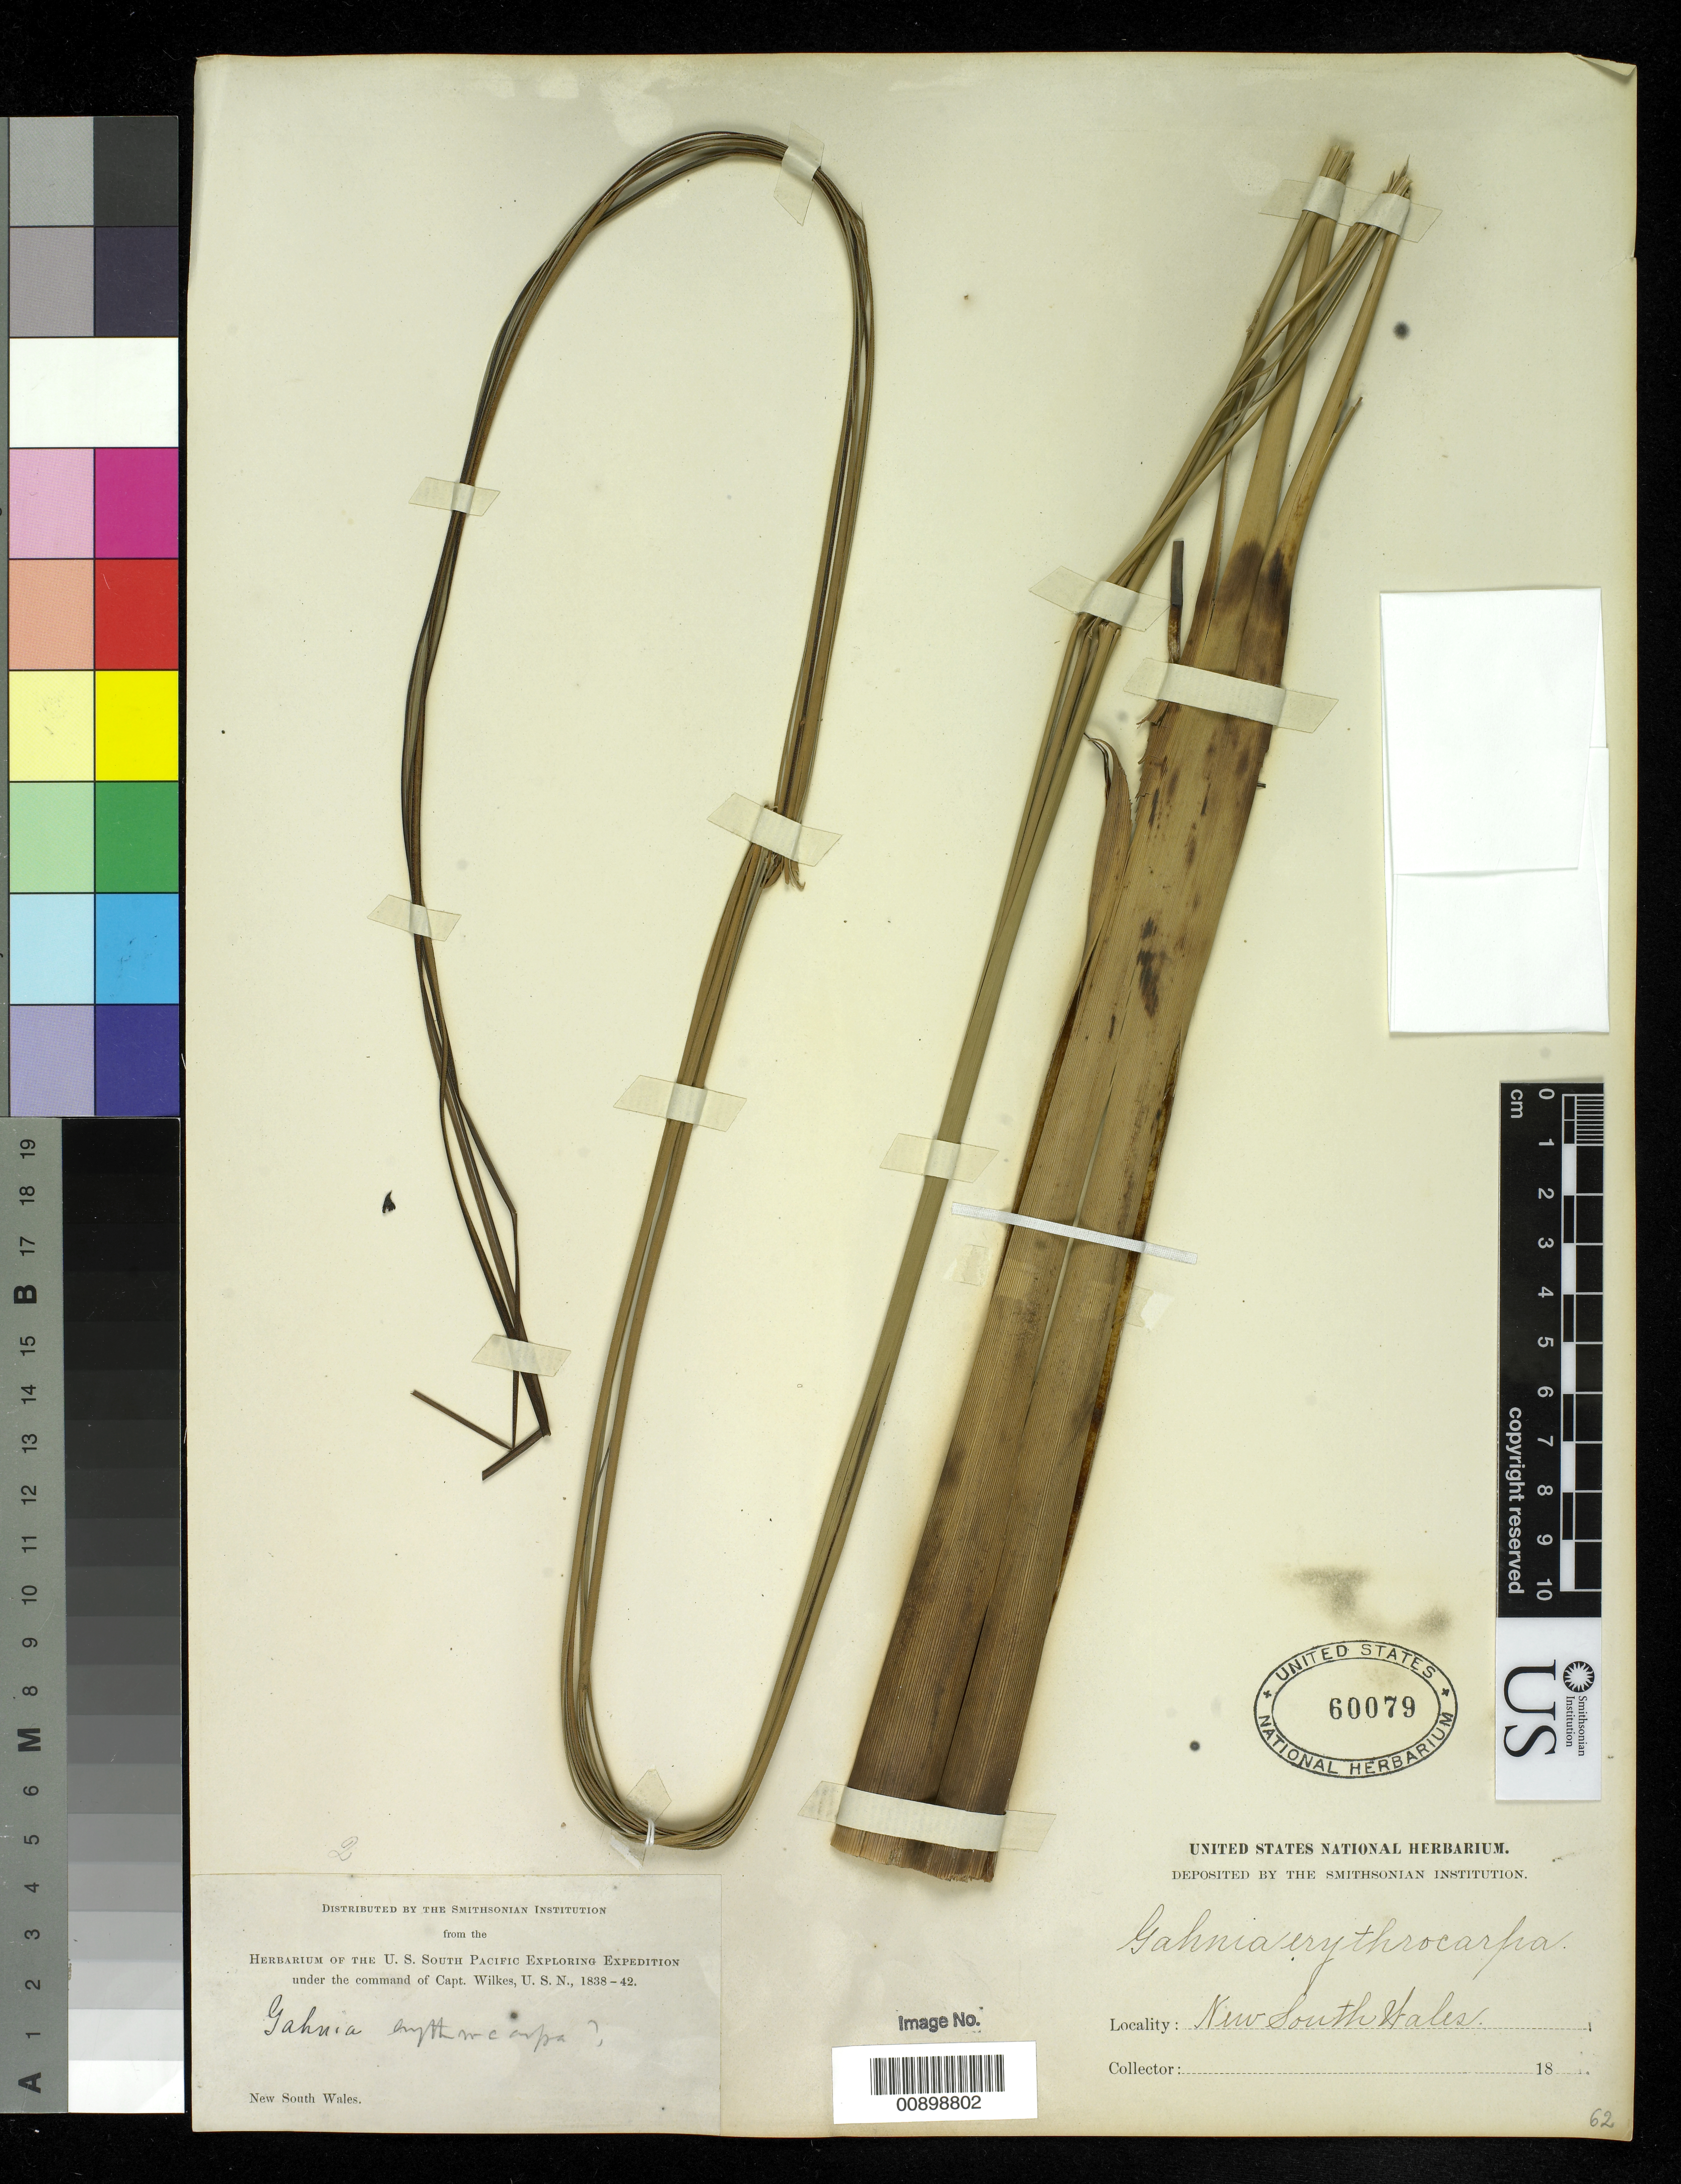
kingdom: Plantae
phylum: Tracheophyta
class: Liliopsida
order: Poales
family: Cyperaceae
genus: Gahnia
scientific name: Gahnia erythrocarpa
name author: R. Br.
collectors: Wilkes Explor. Exped.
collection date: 1838/1842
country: Australia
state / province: New South Wales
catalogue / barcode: US 60079